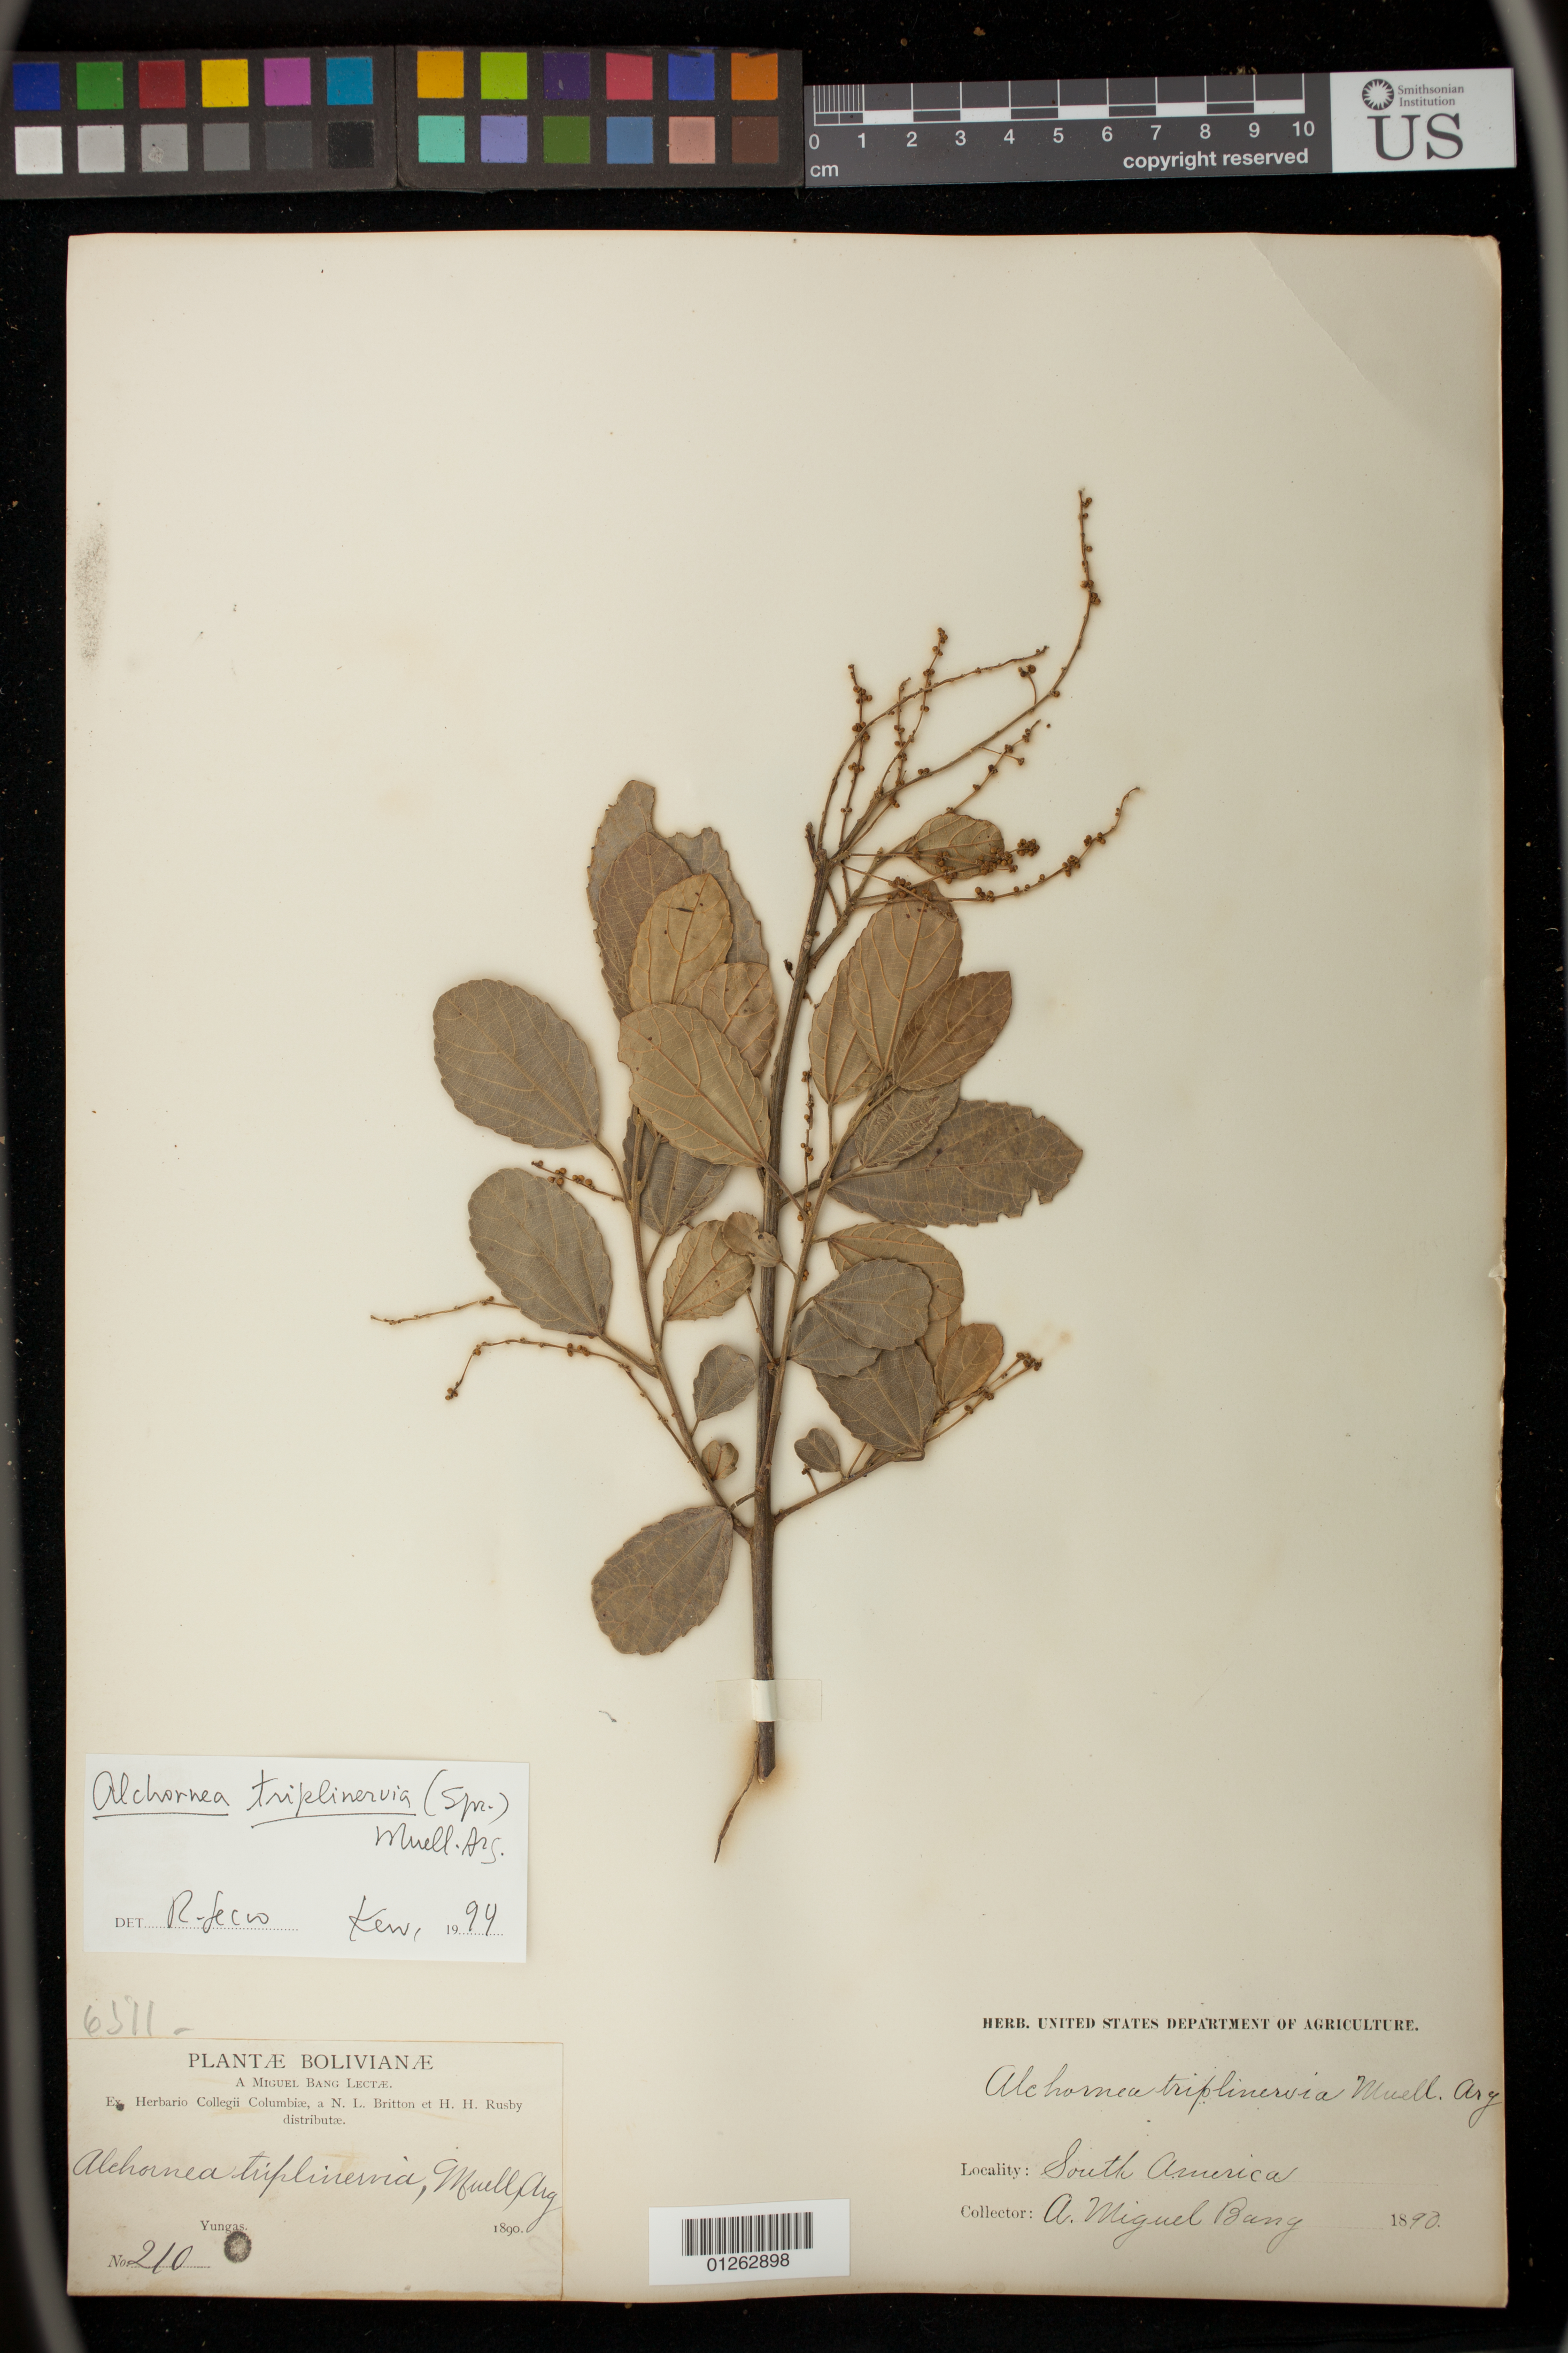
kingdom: Plantae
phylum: Tracheophyta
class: Magnoliopsida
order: Malpighiales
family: Euphorbiaceae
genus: Alchornea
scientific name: Alchornea triplinervia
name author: (Spreng.) Müll. Arg.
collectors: M. Bang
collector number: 210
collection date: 1890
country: Bolivia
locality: Yungas.